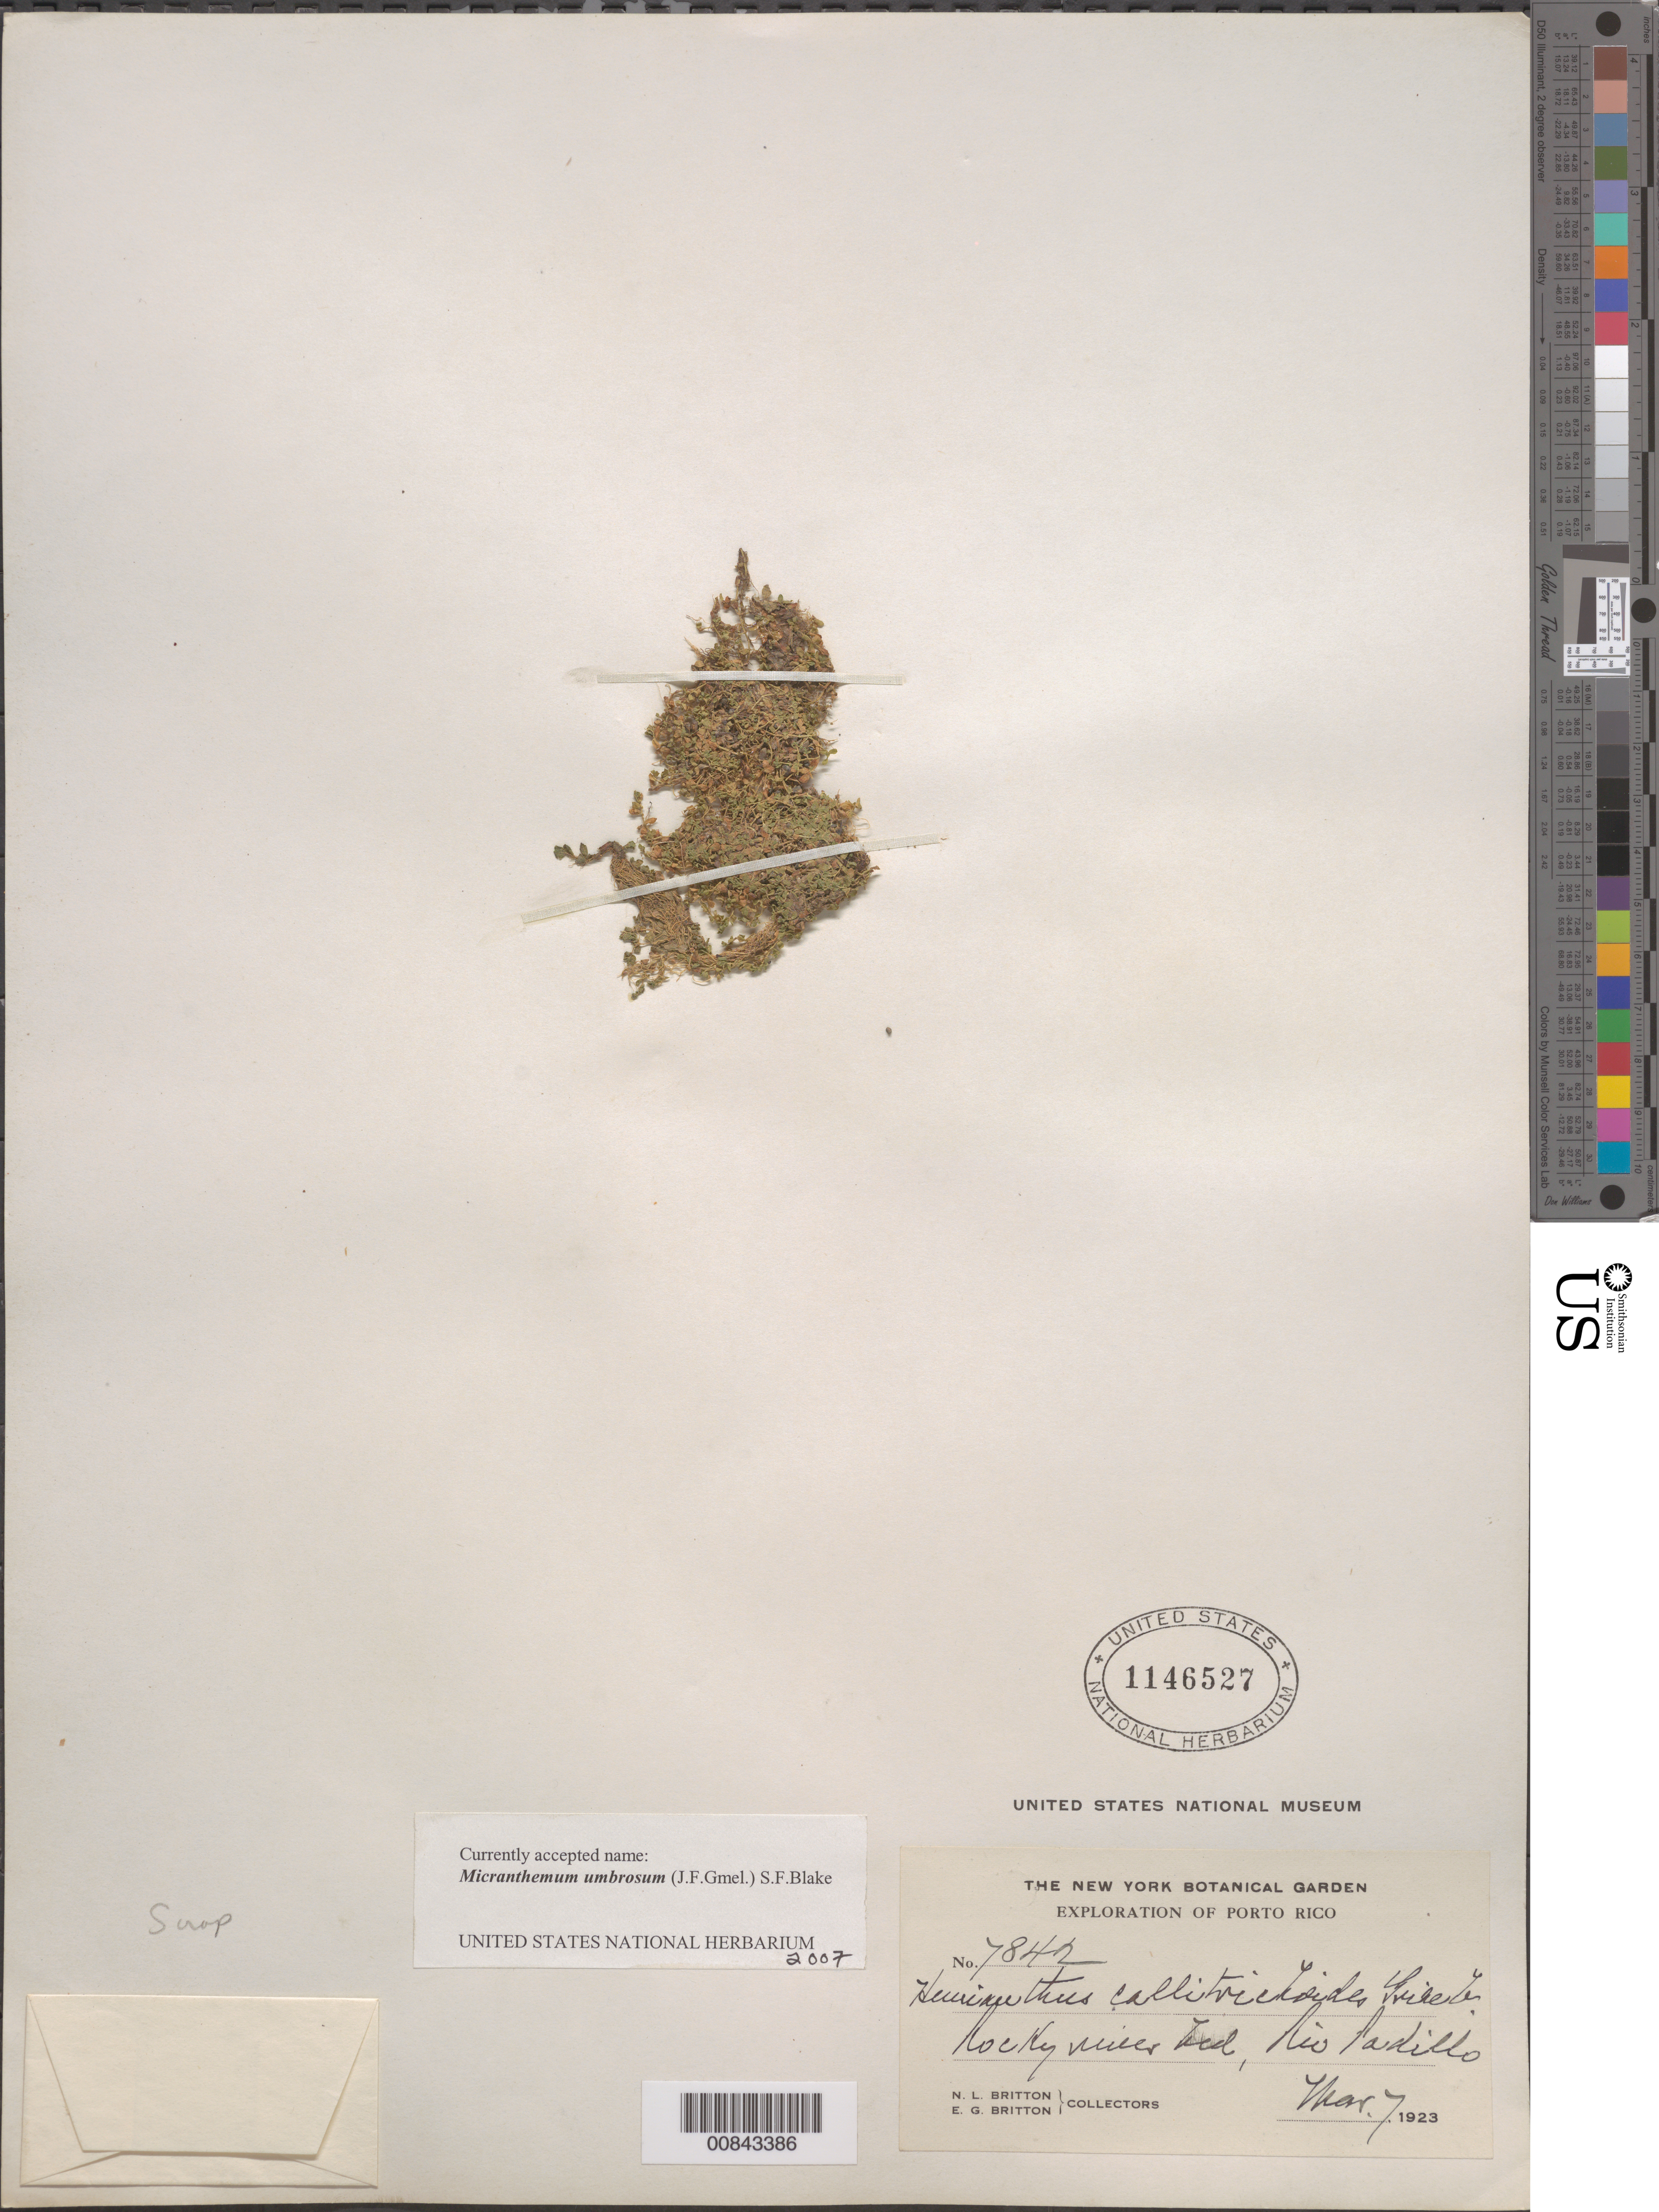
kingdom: Plantae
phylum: Tracheophyta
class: Magnoliopsida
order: Lamiales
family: Linderniaceae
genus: Micranthemum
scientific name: Micranthemum umbrosum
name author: (J.F. Gmel.) S.F. Blake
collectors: Mrs. N. L. Britton & E. G. Britton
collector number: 7842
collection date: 1923-03-07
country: Puerto Rico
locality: Rocky hillside, Rio Padillo.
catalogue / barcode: US 1146527